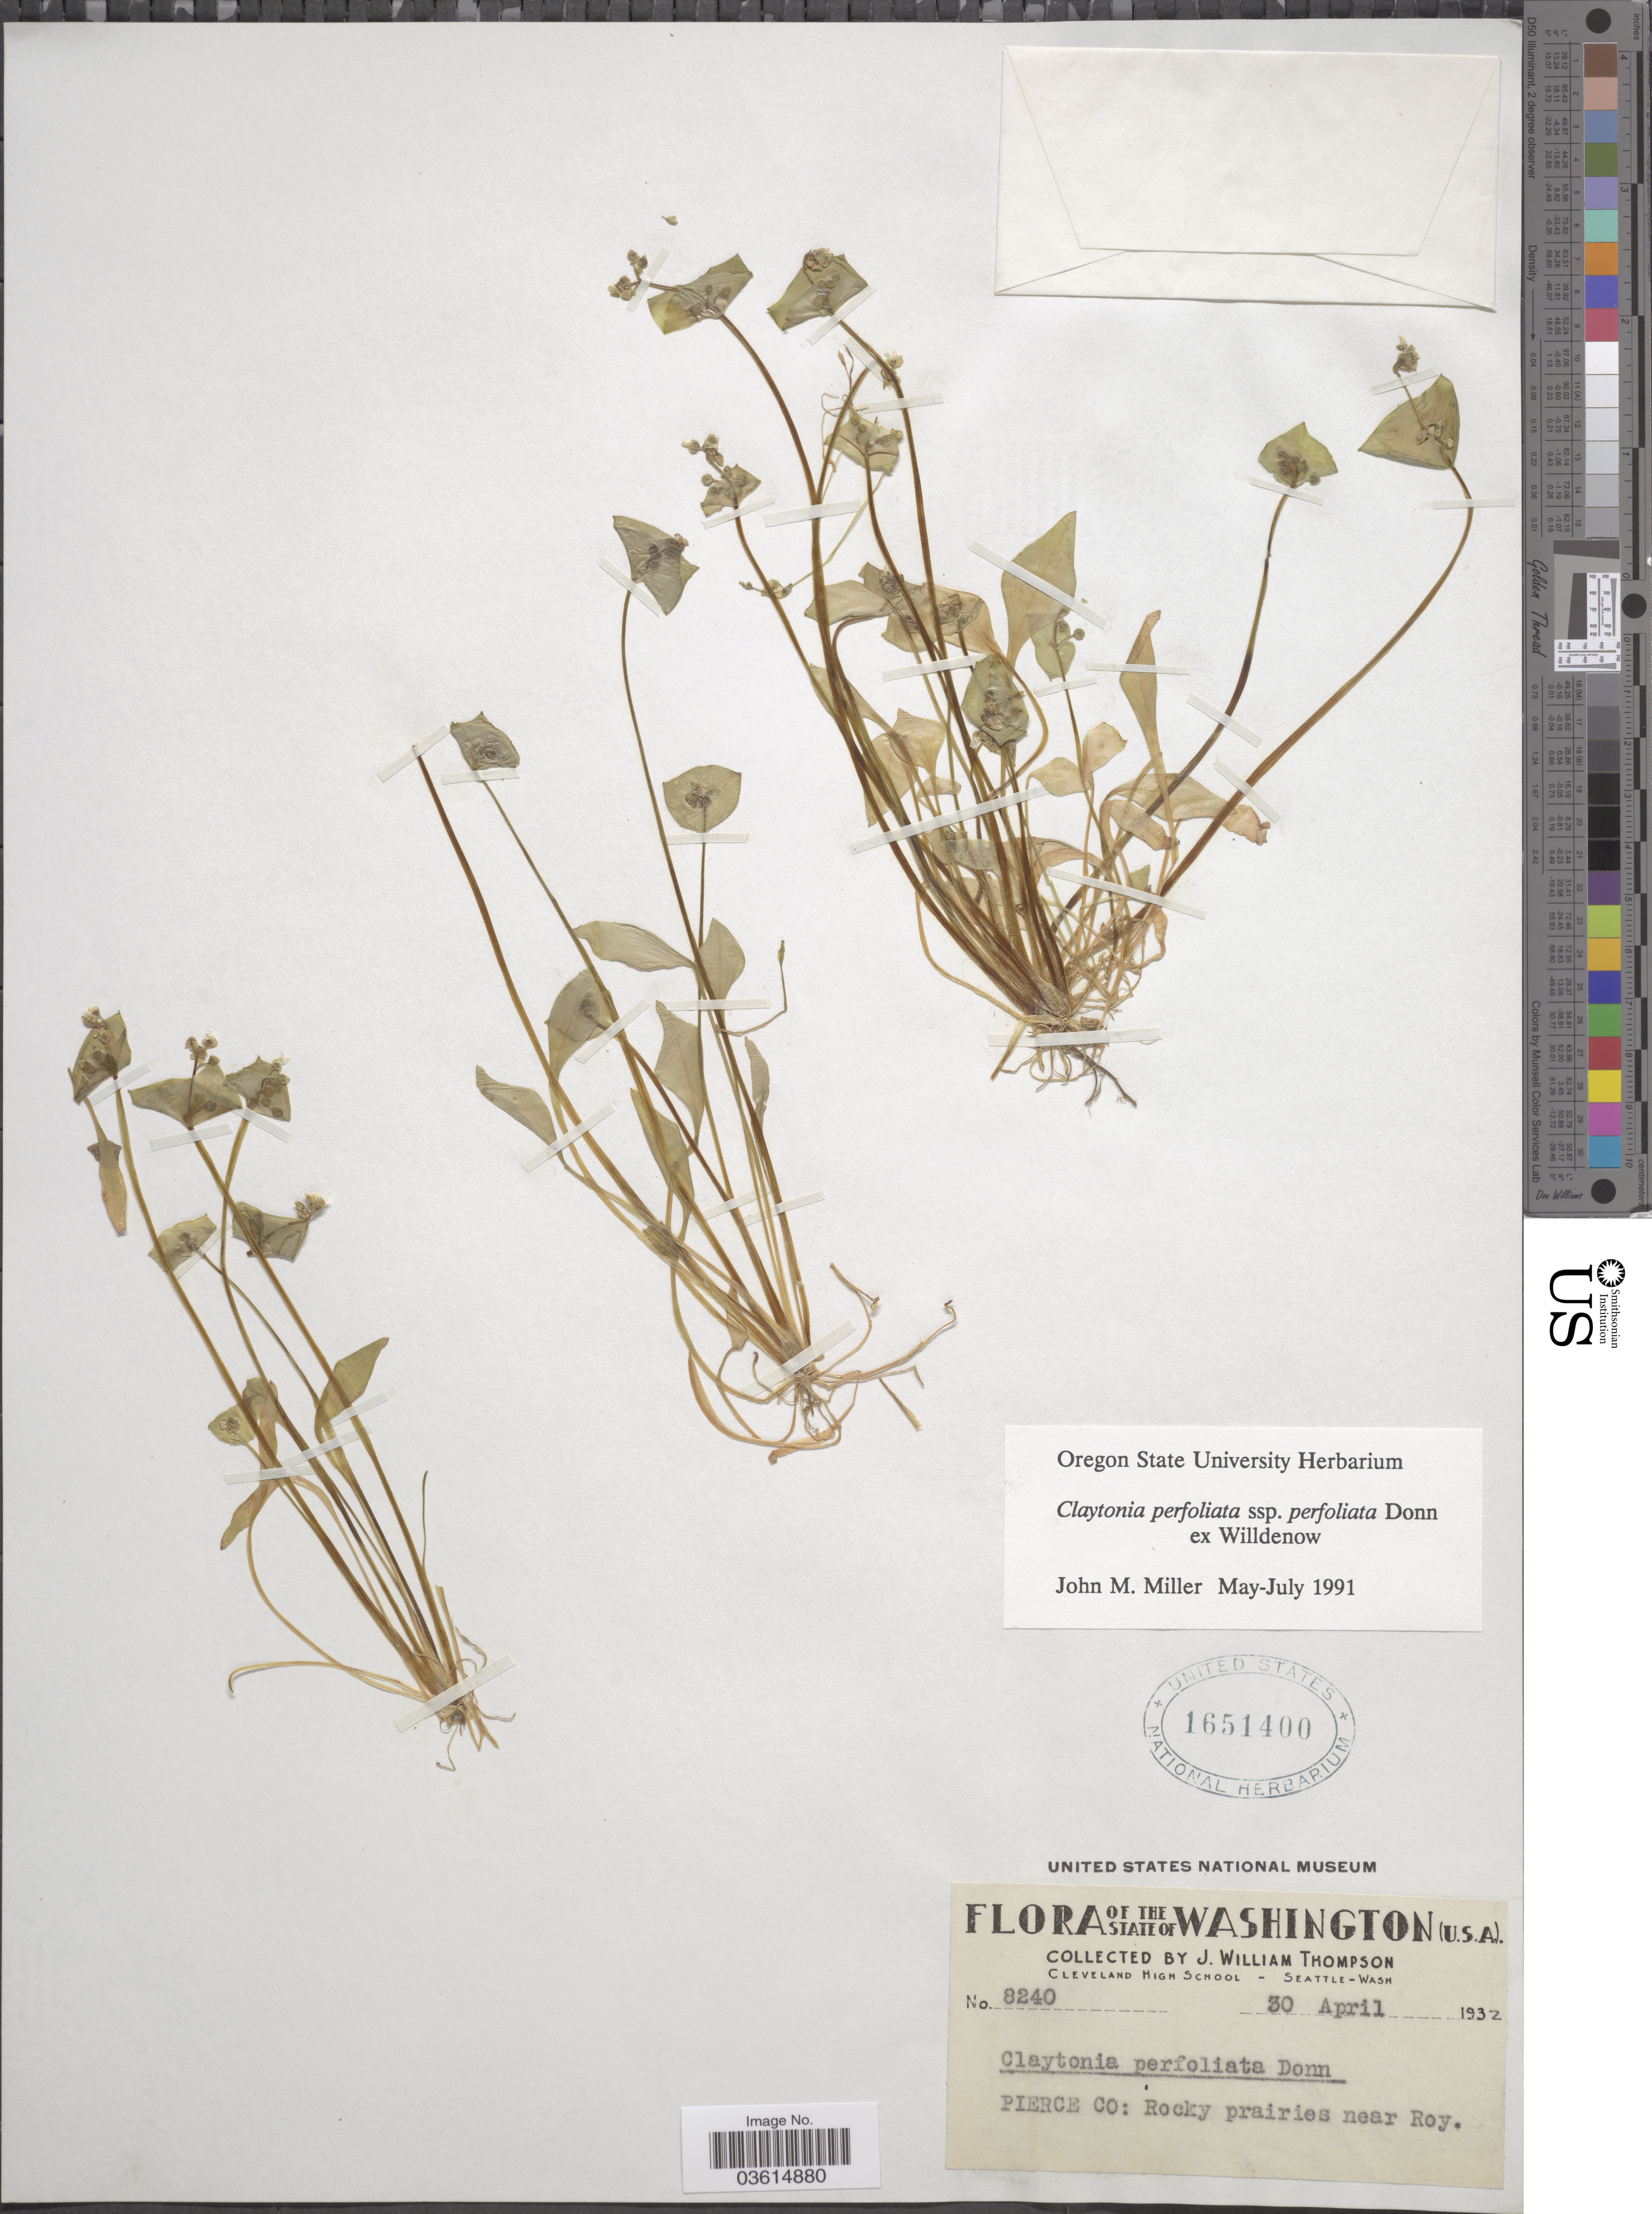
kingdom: Plantae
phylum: Tracheophyta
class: Magnoliopsida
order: Caryophyllales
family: Montiaceae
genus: Claytonia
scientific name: Claytonia perfoliata subsp. perfoliata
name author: Donn ex Willd.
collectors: J. W. Thompson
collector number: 8240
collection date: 1932-04-30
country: United States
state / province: Washington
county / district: Pierce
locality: Pierce Co: near Roy.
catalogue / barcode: US 1651400